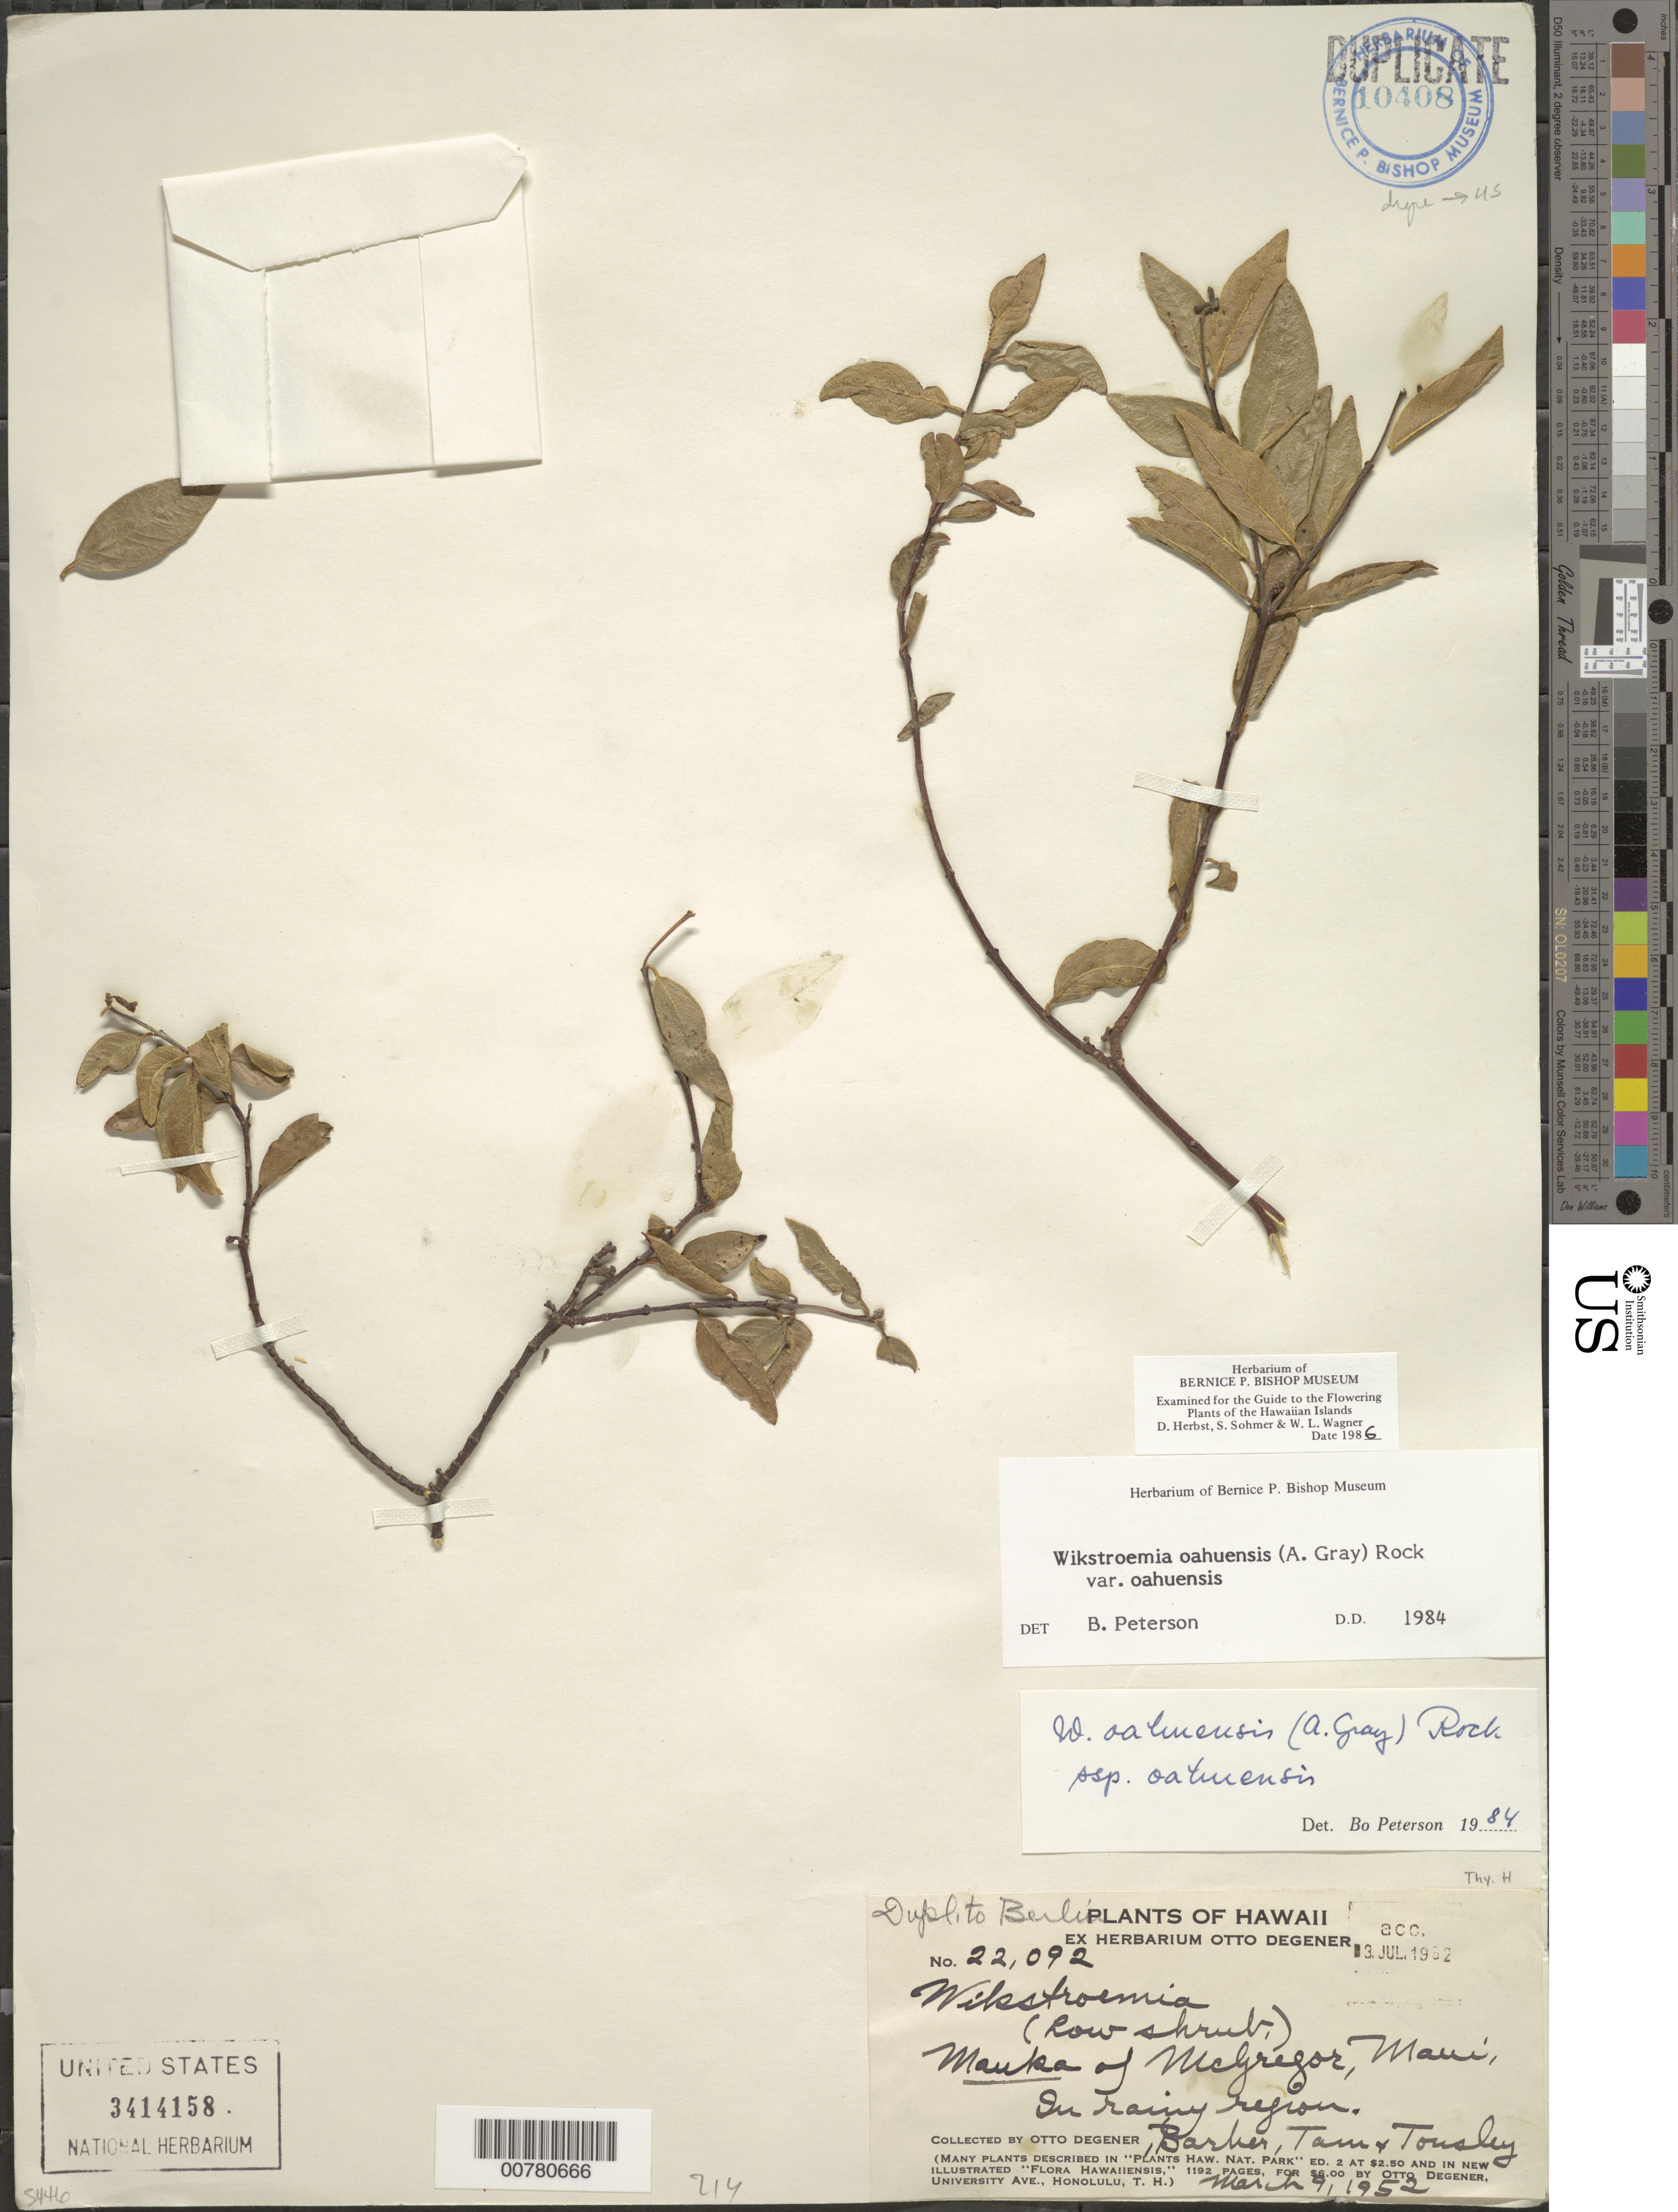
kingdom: Plantae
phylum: Tracheophyta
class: Magnoliopsida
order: Malvales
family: Thymelaeaceae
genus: Wikstroemia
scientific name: Wikstroemia oahuensis var. oahuensis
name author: (A. Gray) Rock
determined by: Wagner, W. L.; Herbst, D. R.; Sohmer, S. H.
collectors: O. Degener, Barber, -. Tam & -. Tousley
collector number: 22092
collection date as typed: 9 Mar 1952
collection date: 1952-03-09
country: United States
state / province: Hawaii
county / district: Maui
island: Maui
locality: Mauka of McGregor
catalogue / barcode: US 3414158